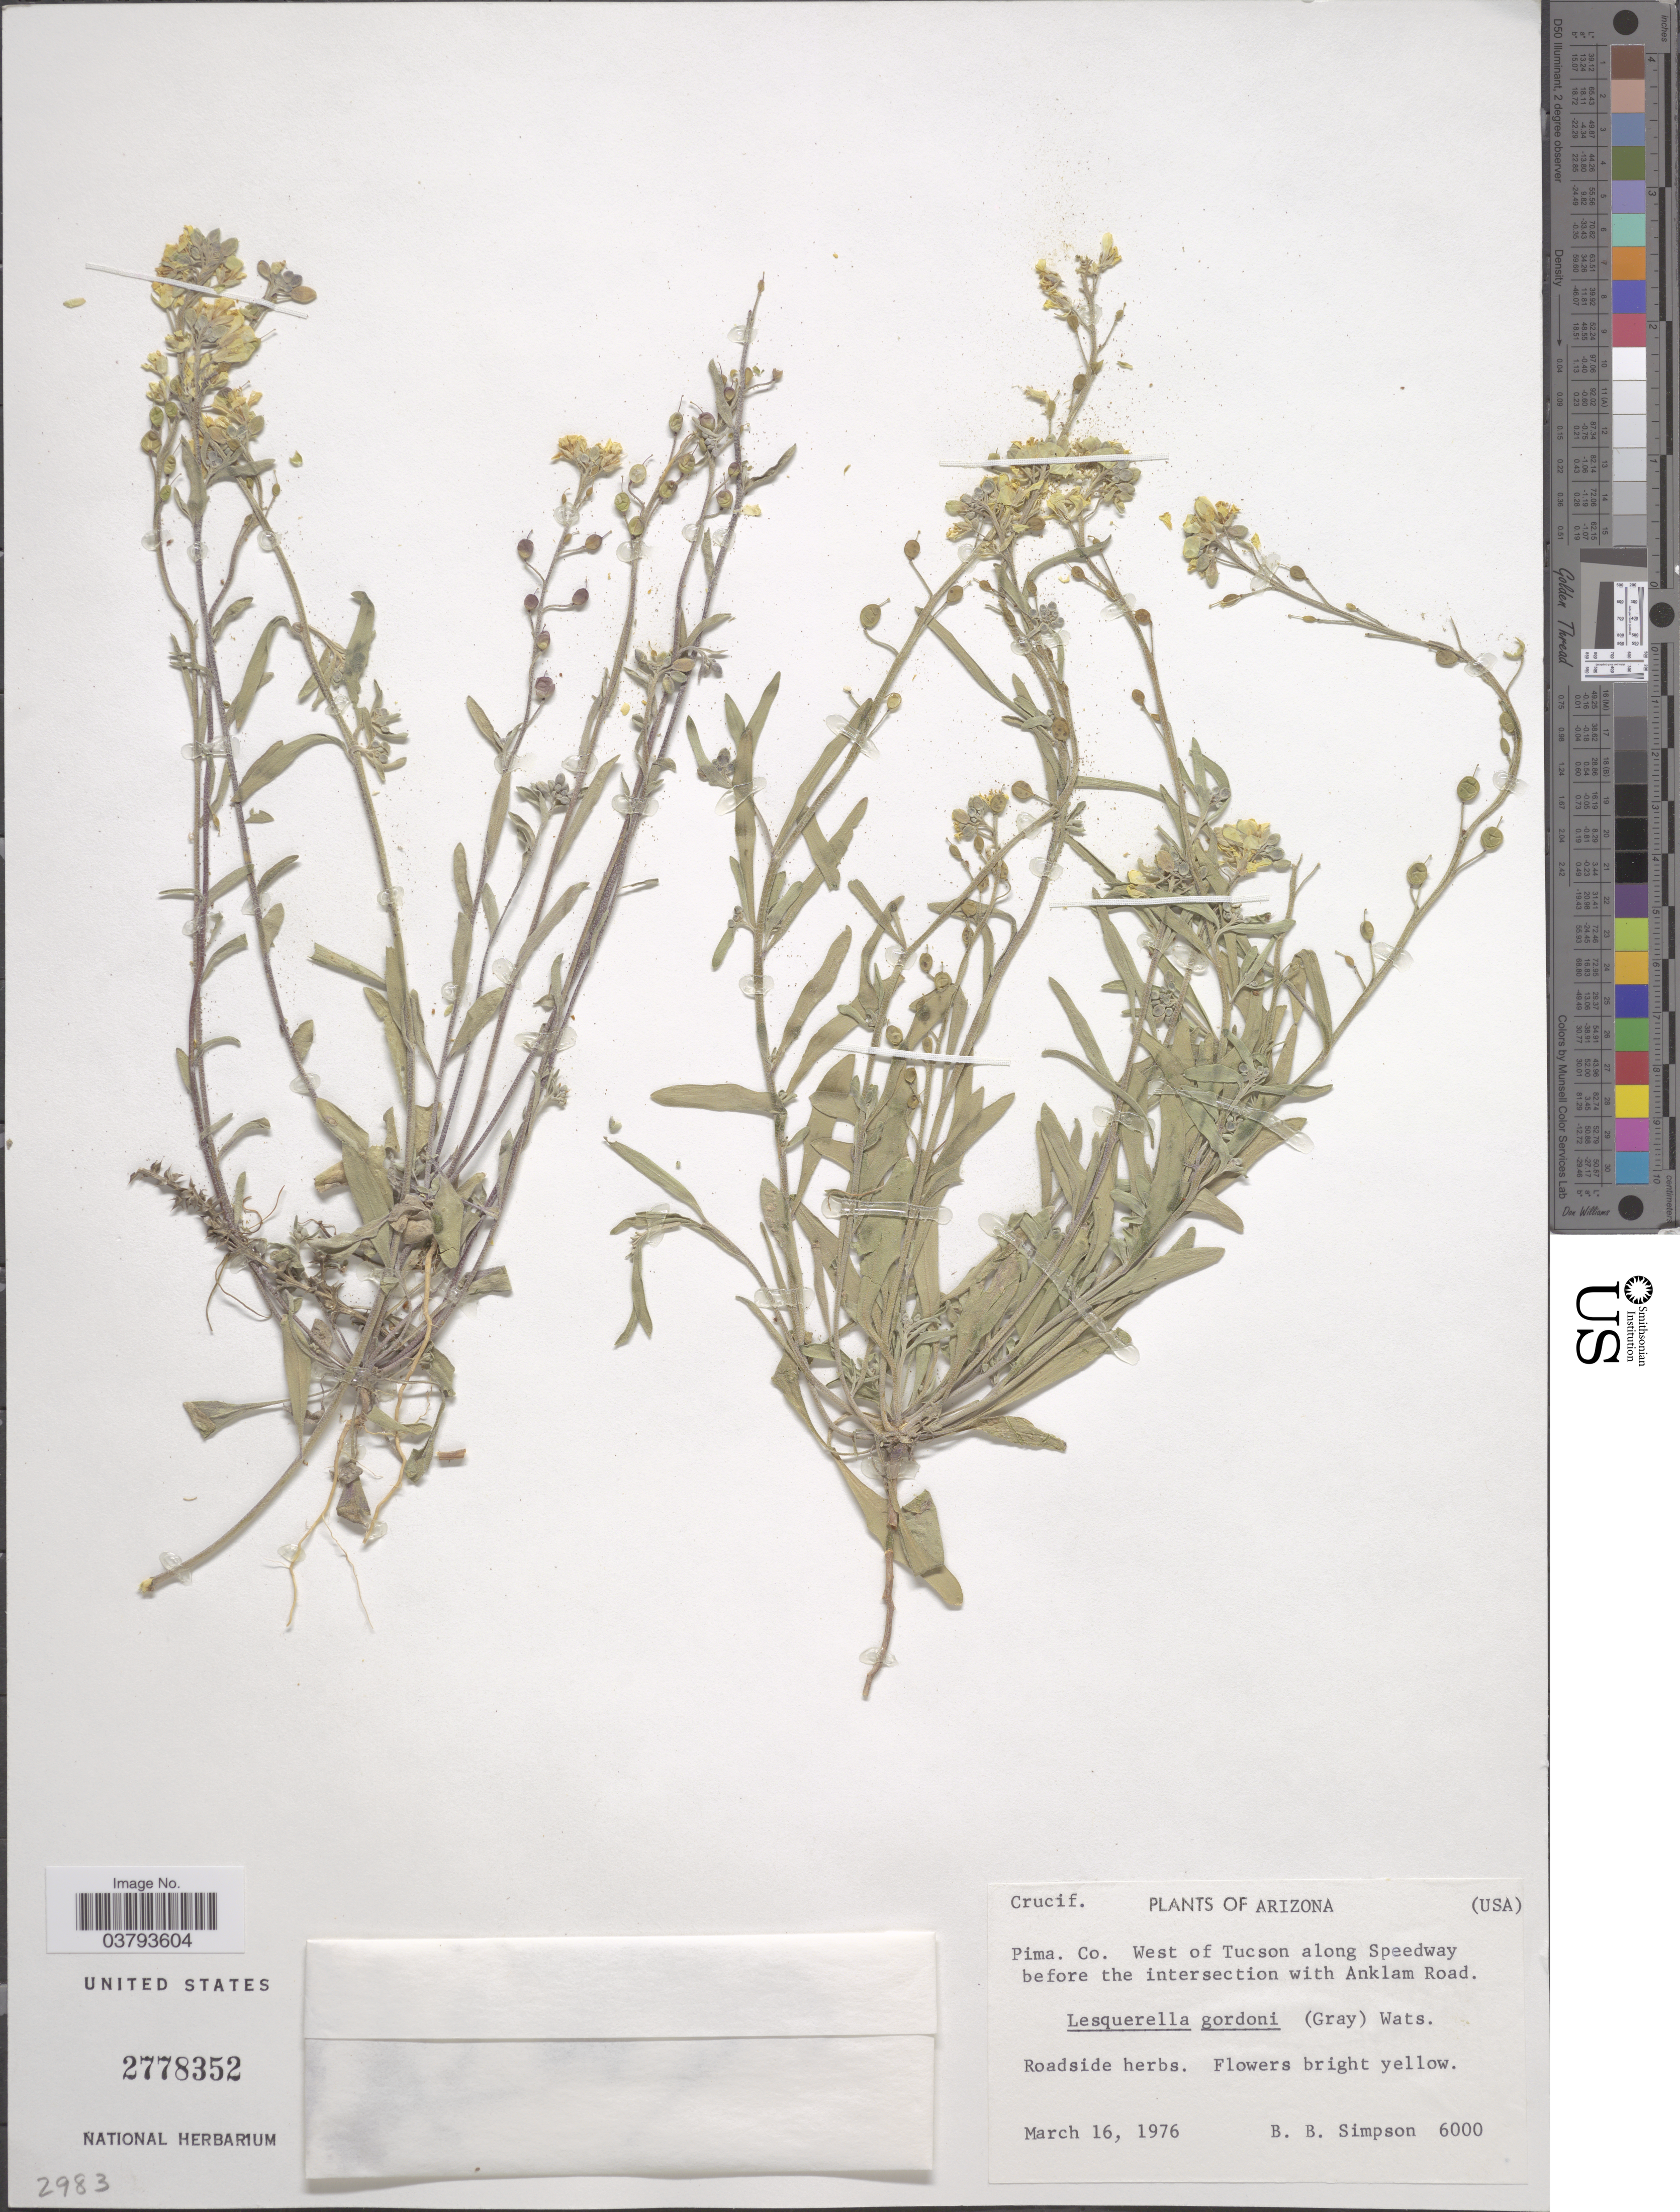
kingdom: Plantae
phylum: Tracheophyta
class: Magnoliopsida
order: Brassicales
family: Brassicaceae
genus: Lesquerella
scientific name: Lesquerella gordonii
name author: (A. Gray) S. Watson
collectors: B. Simpson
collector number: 6000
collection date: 1976-03-16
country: United States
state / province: Arizona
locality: Pima.Co. West of Tucson along Speedway before the intersection with Anklam Road.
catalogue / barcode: US 2778352